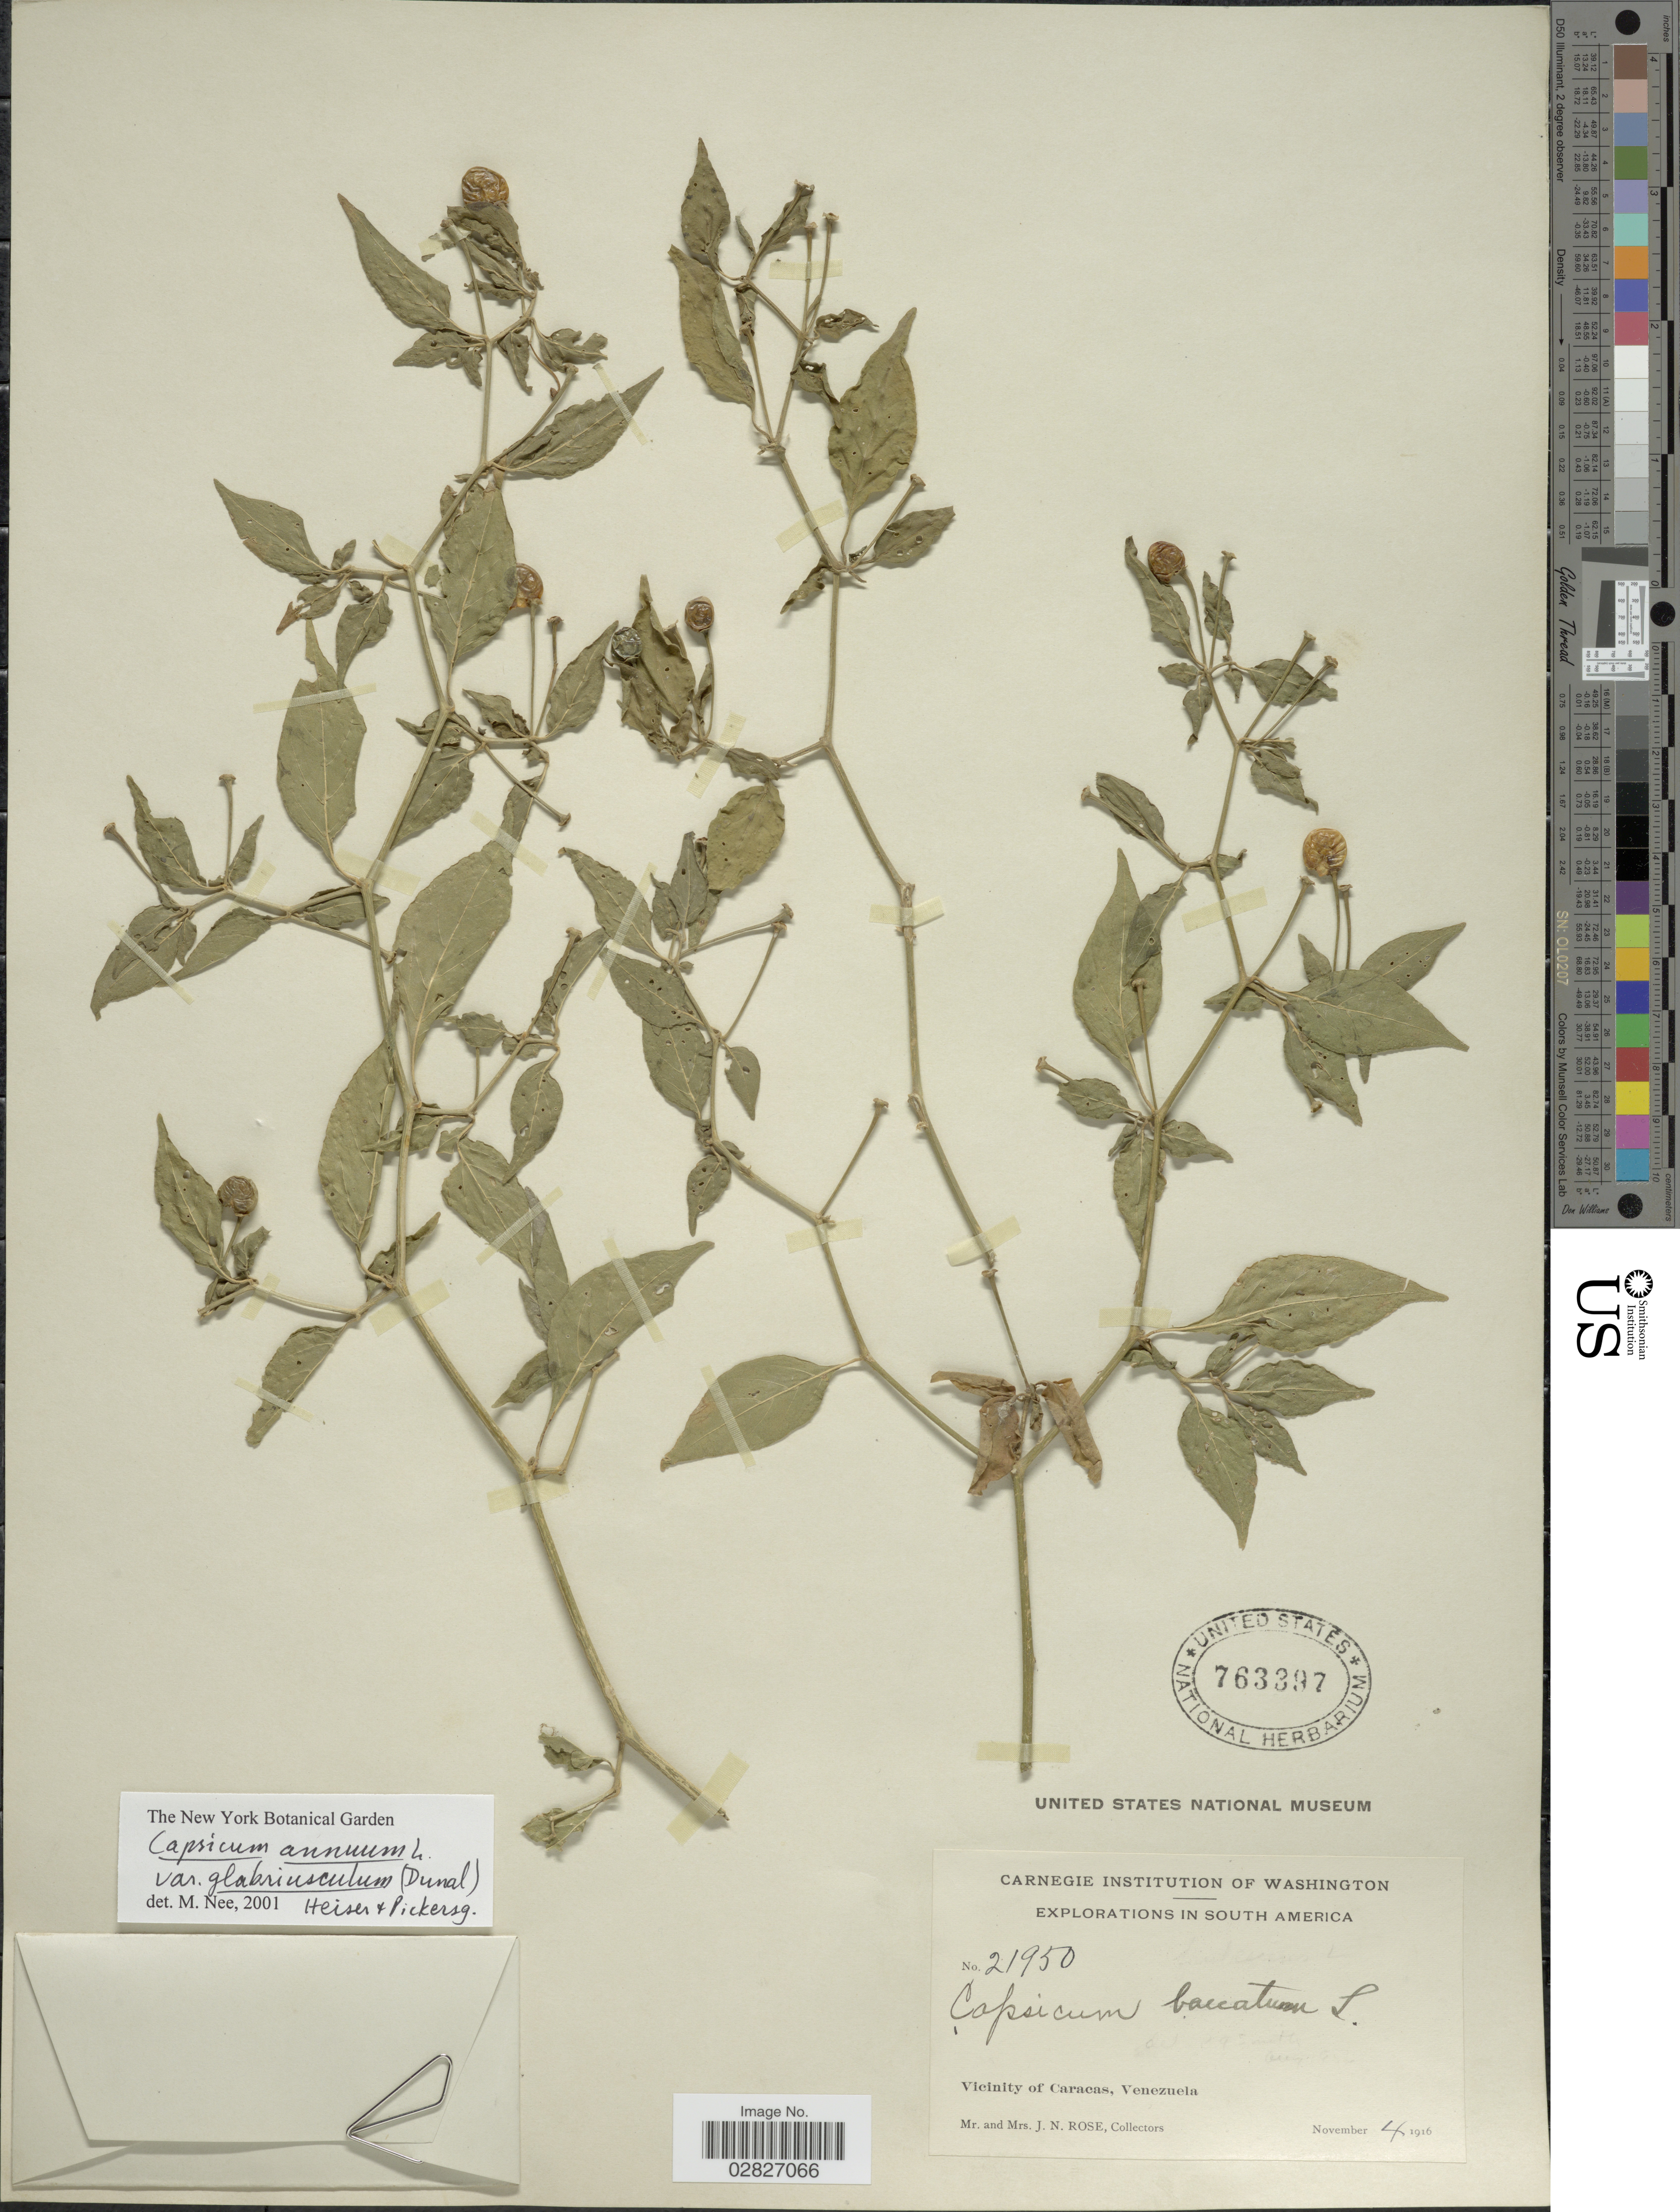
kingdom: Plantae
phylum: Tracheophyta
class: Magnoliopsida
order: Solanales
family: Solanaceae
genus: Capsicum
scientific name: Capsicum annuum var. glabriusculum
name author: (Dunal) Heiser & Pickersgill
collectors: J. N. Rose & L. B. Rose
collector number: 21950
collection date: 1916-11-04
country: Venezuela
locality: Vicinity of Caracas.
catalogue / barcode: US 763397